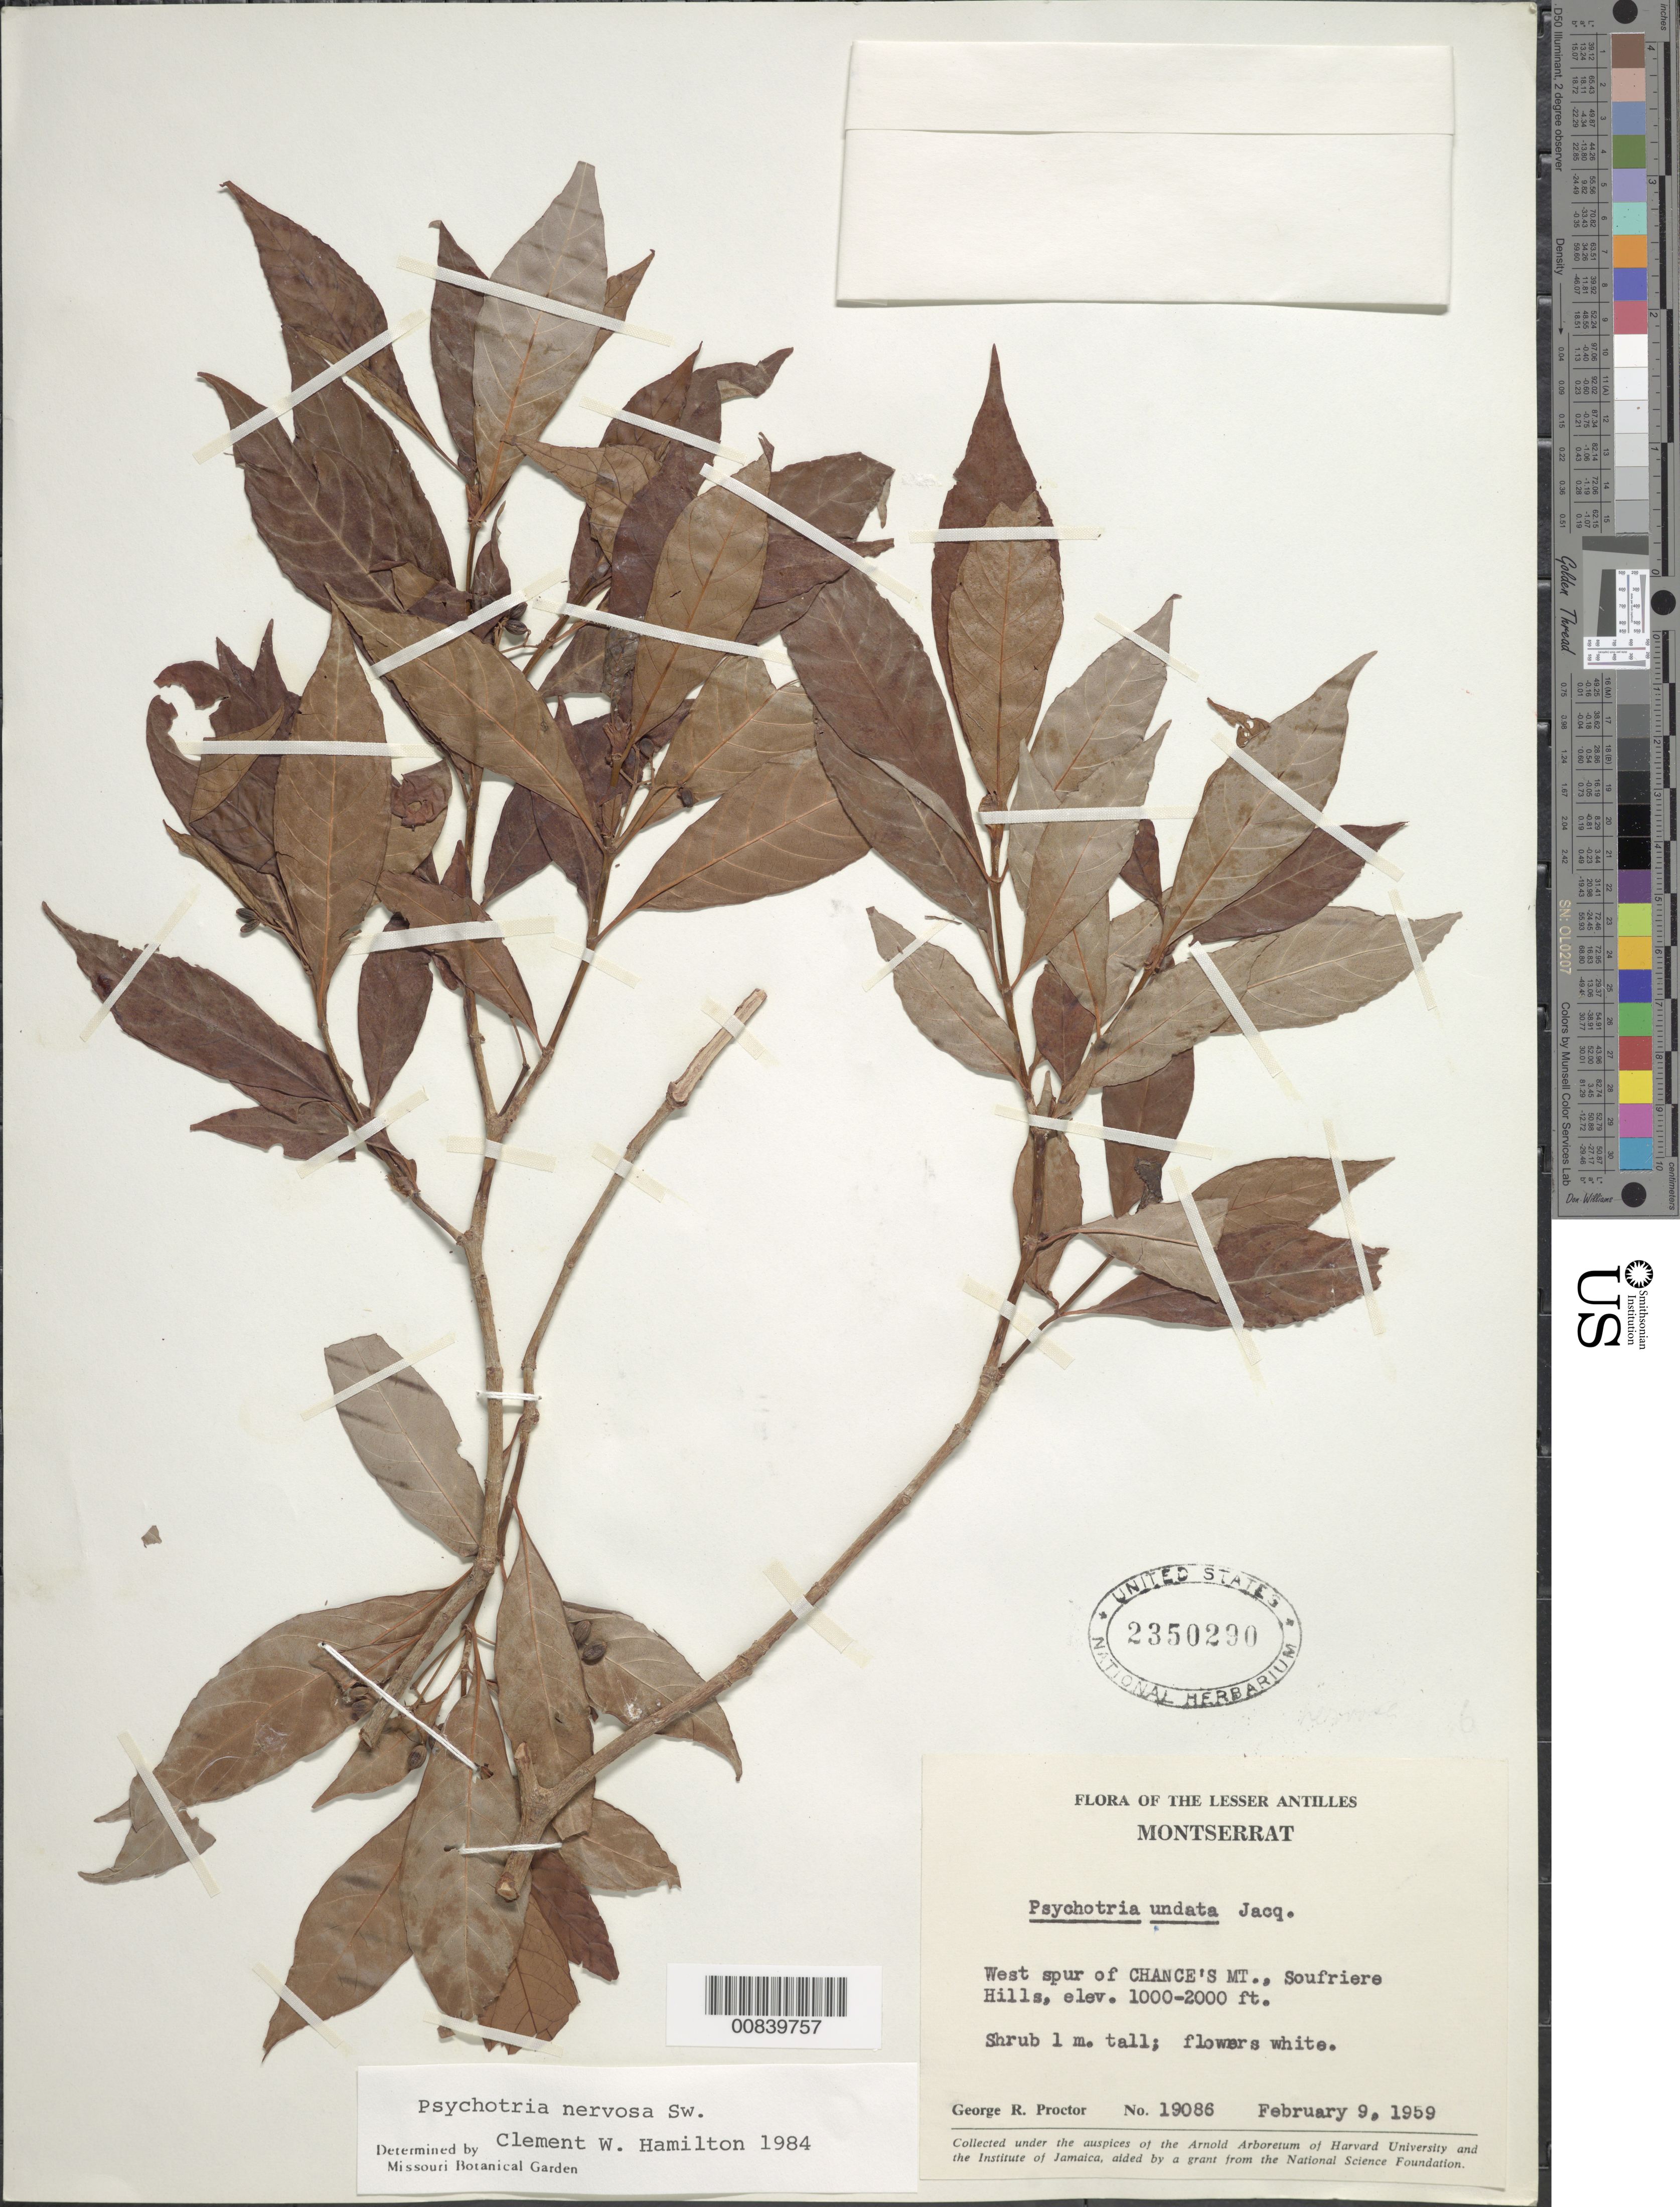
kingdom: Plantae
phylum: Tracheophyta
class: Magnoliopsida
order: Gentianales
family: Rubiaceae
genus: Psychotria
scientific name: Psychotria nervosa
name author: Sw.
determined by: Hamilton, C. W.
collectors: G. R. Proctor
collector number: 19086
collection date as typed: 09 Feb 1959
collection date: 1959-02-09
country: Montserrat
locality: West spur of Chance's Mt., Soufriere Hills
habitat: Hills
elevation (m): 305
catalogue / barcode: US 2350290